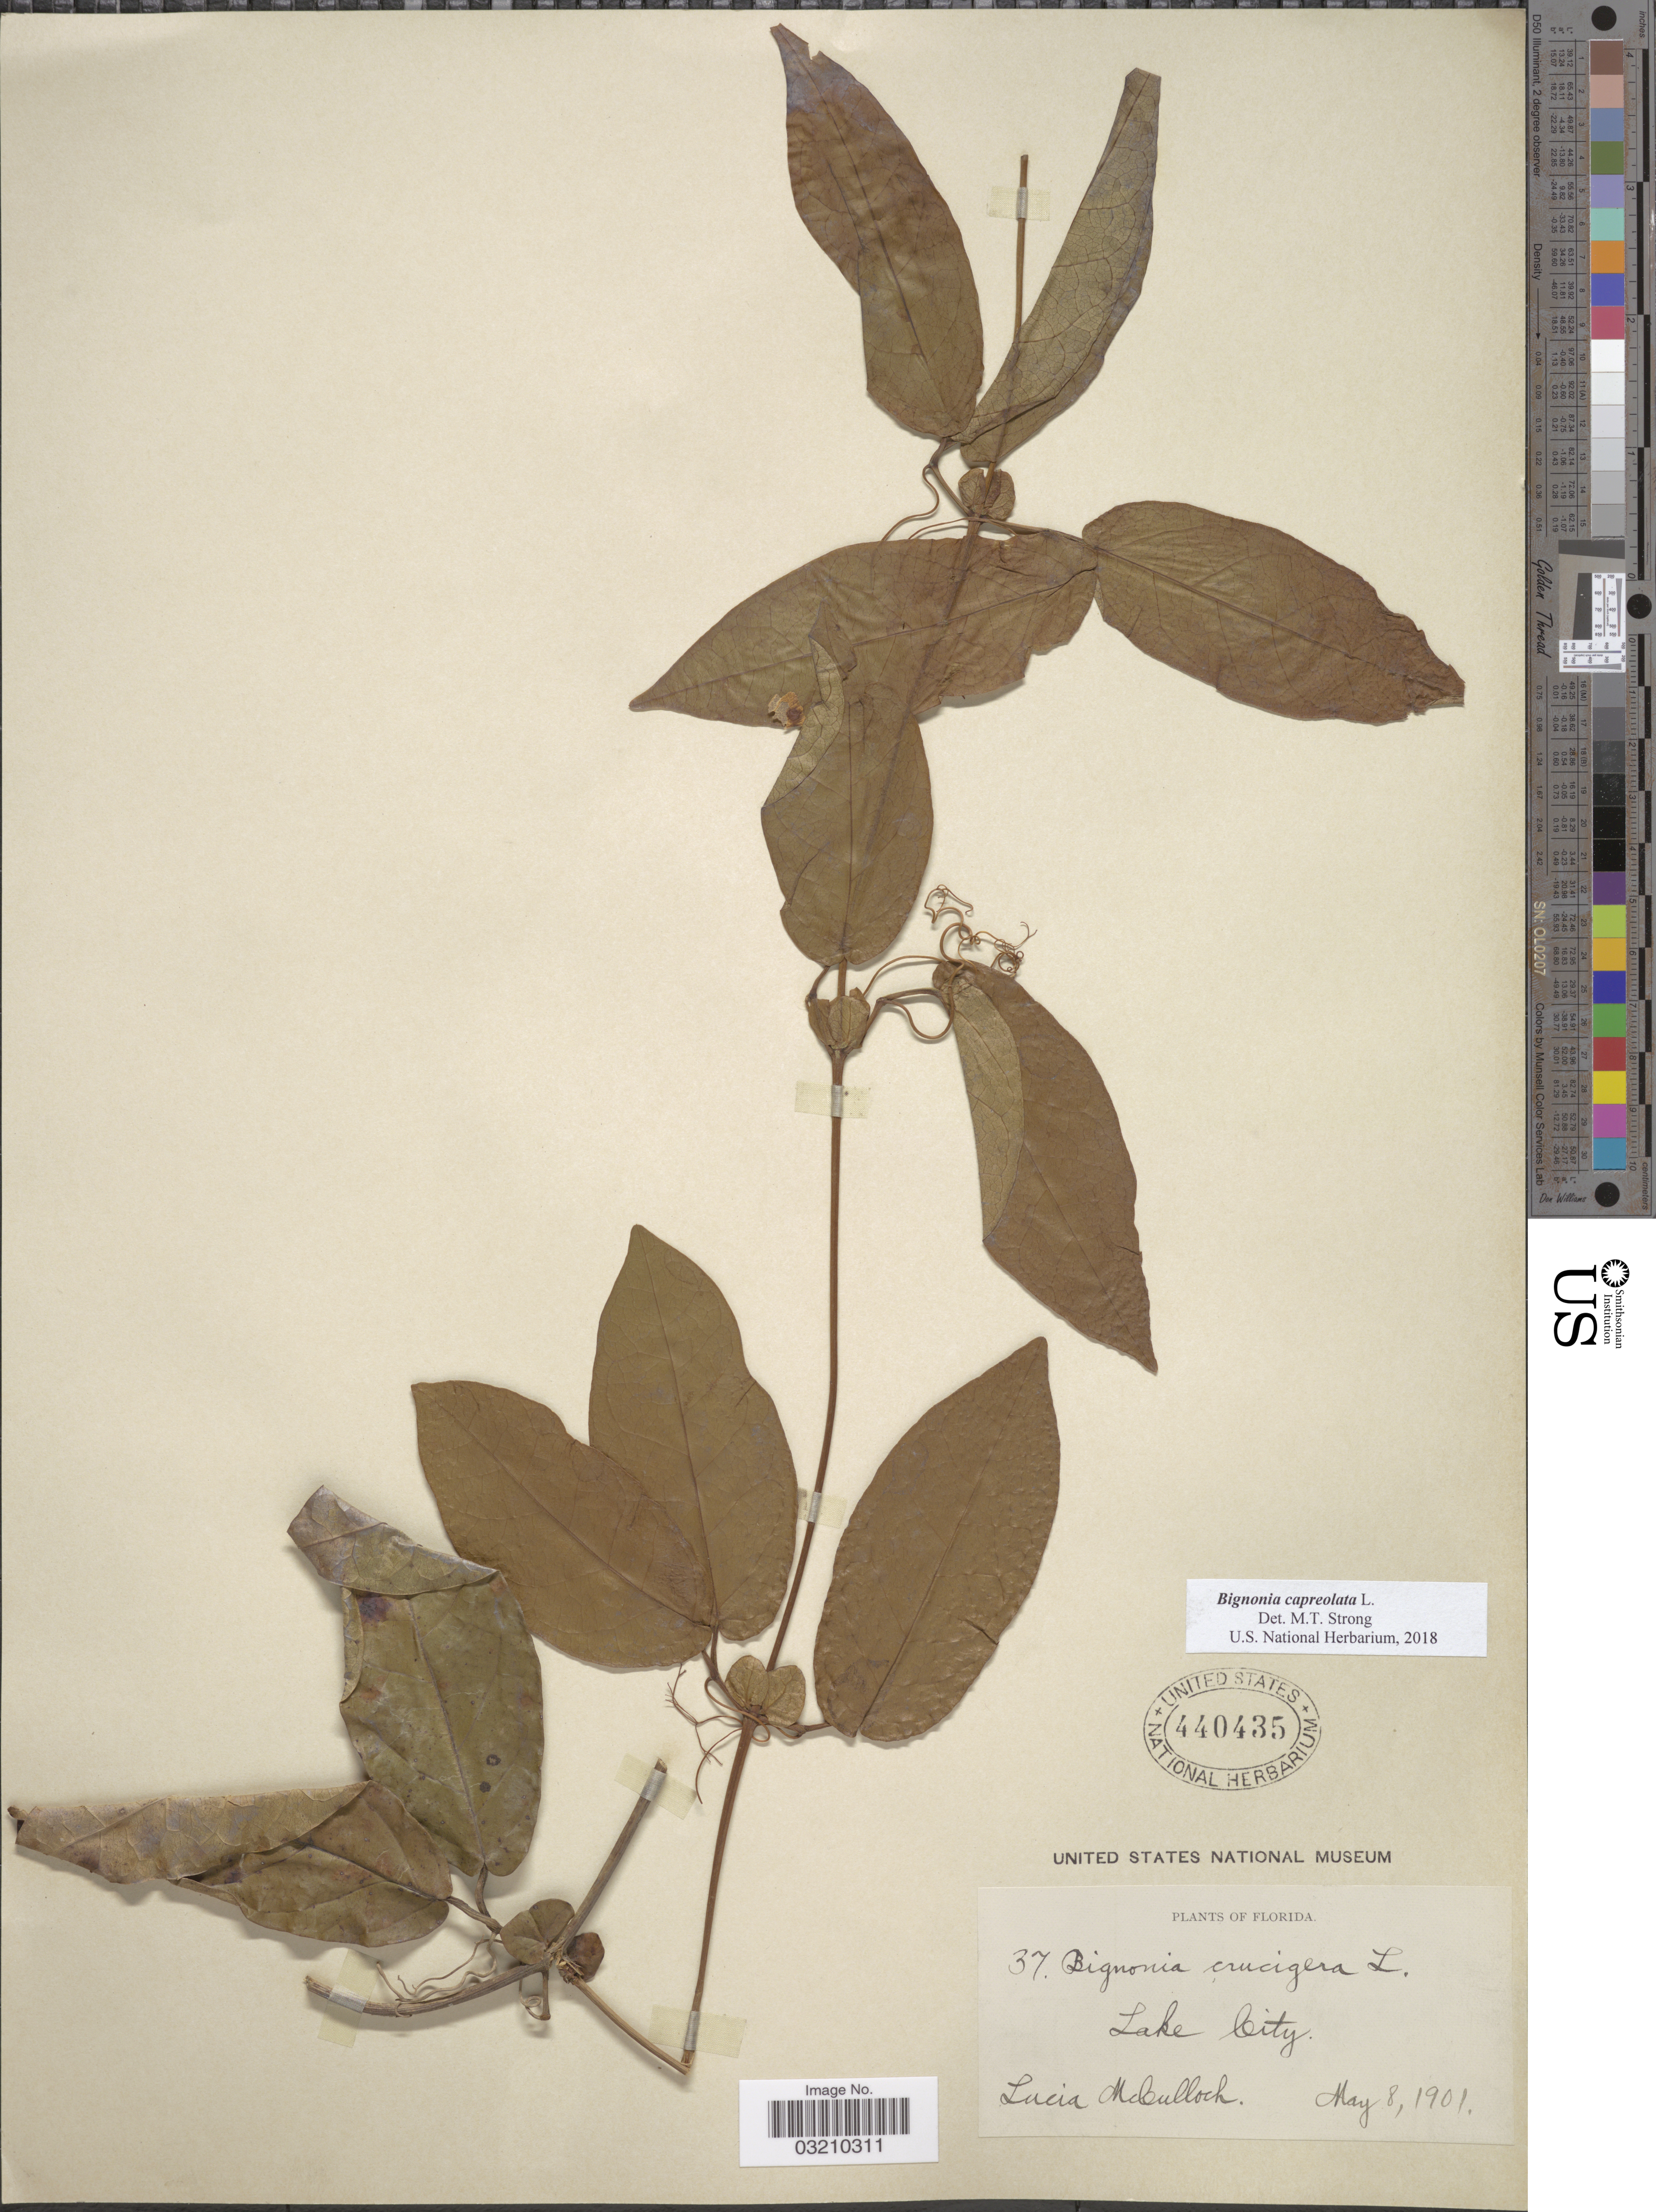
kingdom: Plantae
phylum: Tracheophyta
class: Magnoliopsida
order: Lamiales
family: Bignoniaceae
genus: Bignonia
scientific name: Bignonia capreolata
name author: L.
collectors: L. McCulloch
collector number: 37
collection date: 1901-05-08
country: United States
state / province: Florida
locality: Lake City.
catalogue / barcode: US 440435